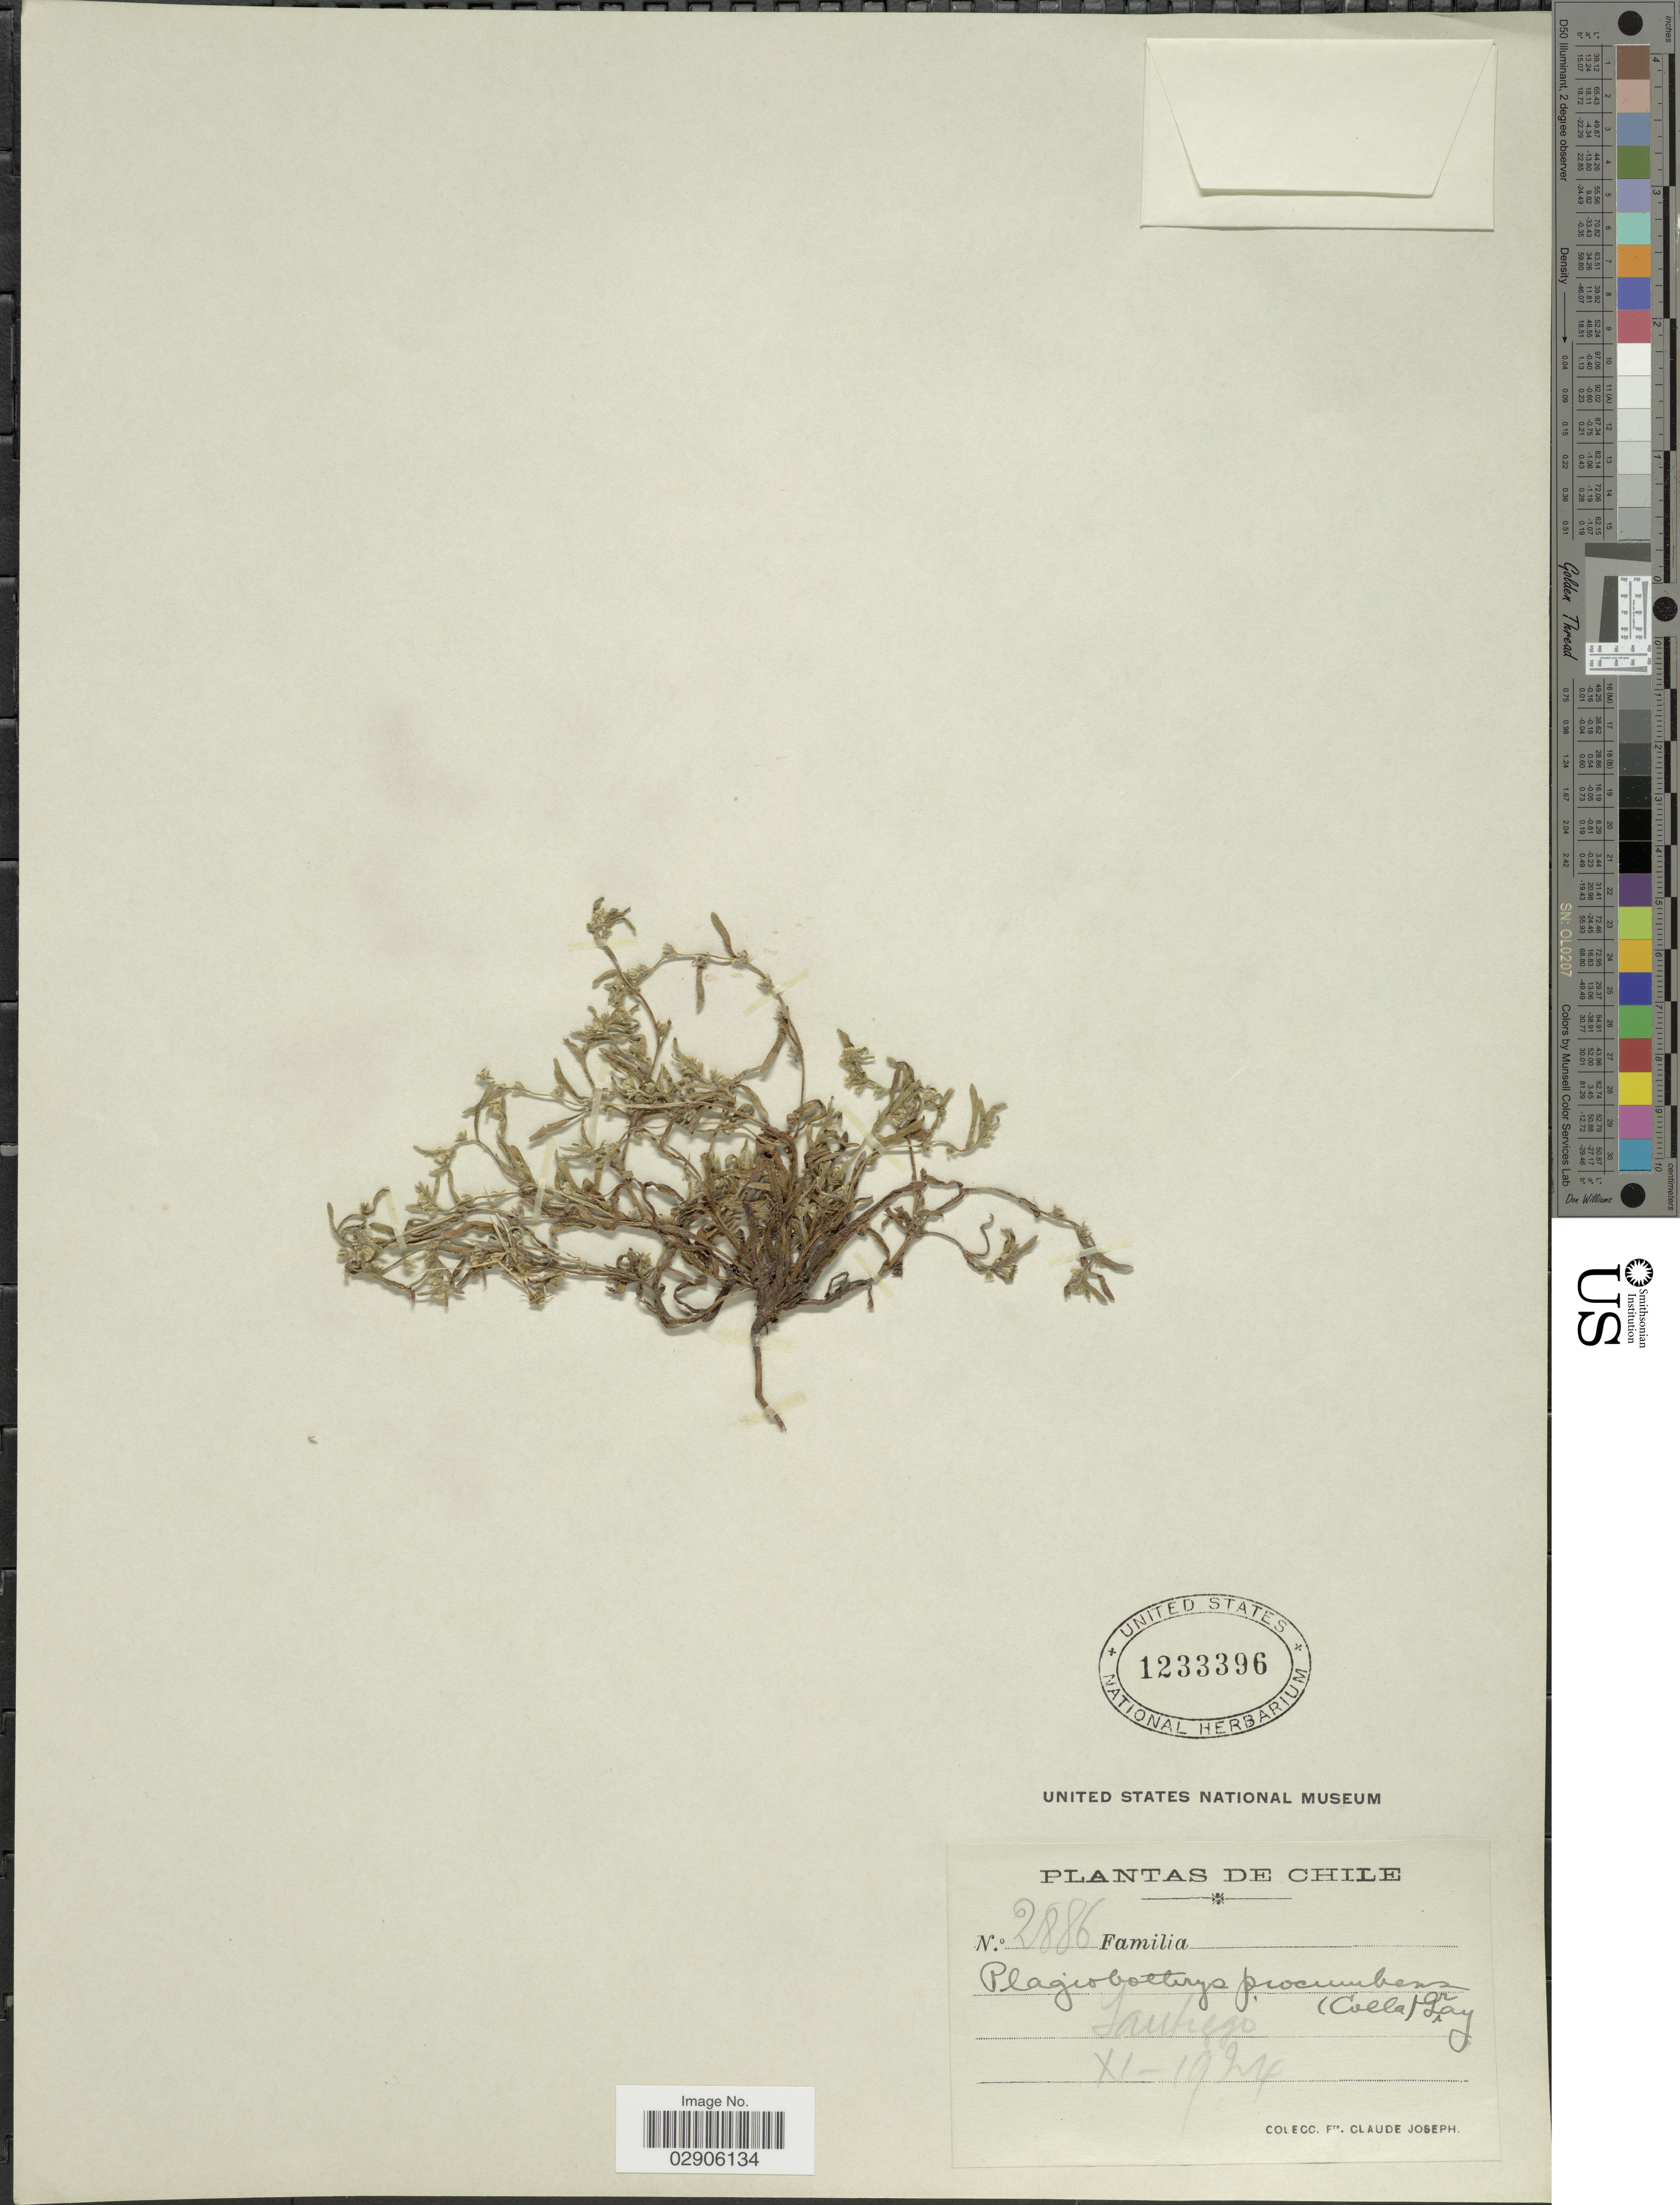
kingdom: Plantae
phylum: Tracheophyta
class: Magnoliopsida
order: Boraginales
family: Boraginaceae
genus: Plagiobothrys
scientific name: Plagiobothrys procumbens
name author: (Colla) Colla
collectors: Bro. Claude-Joseph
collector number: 2886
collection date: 1924-11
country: Chile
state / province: Región Metropolitana (RM)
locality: Santiago.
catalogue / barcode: US 1233396